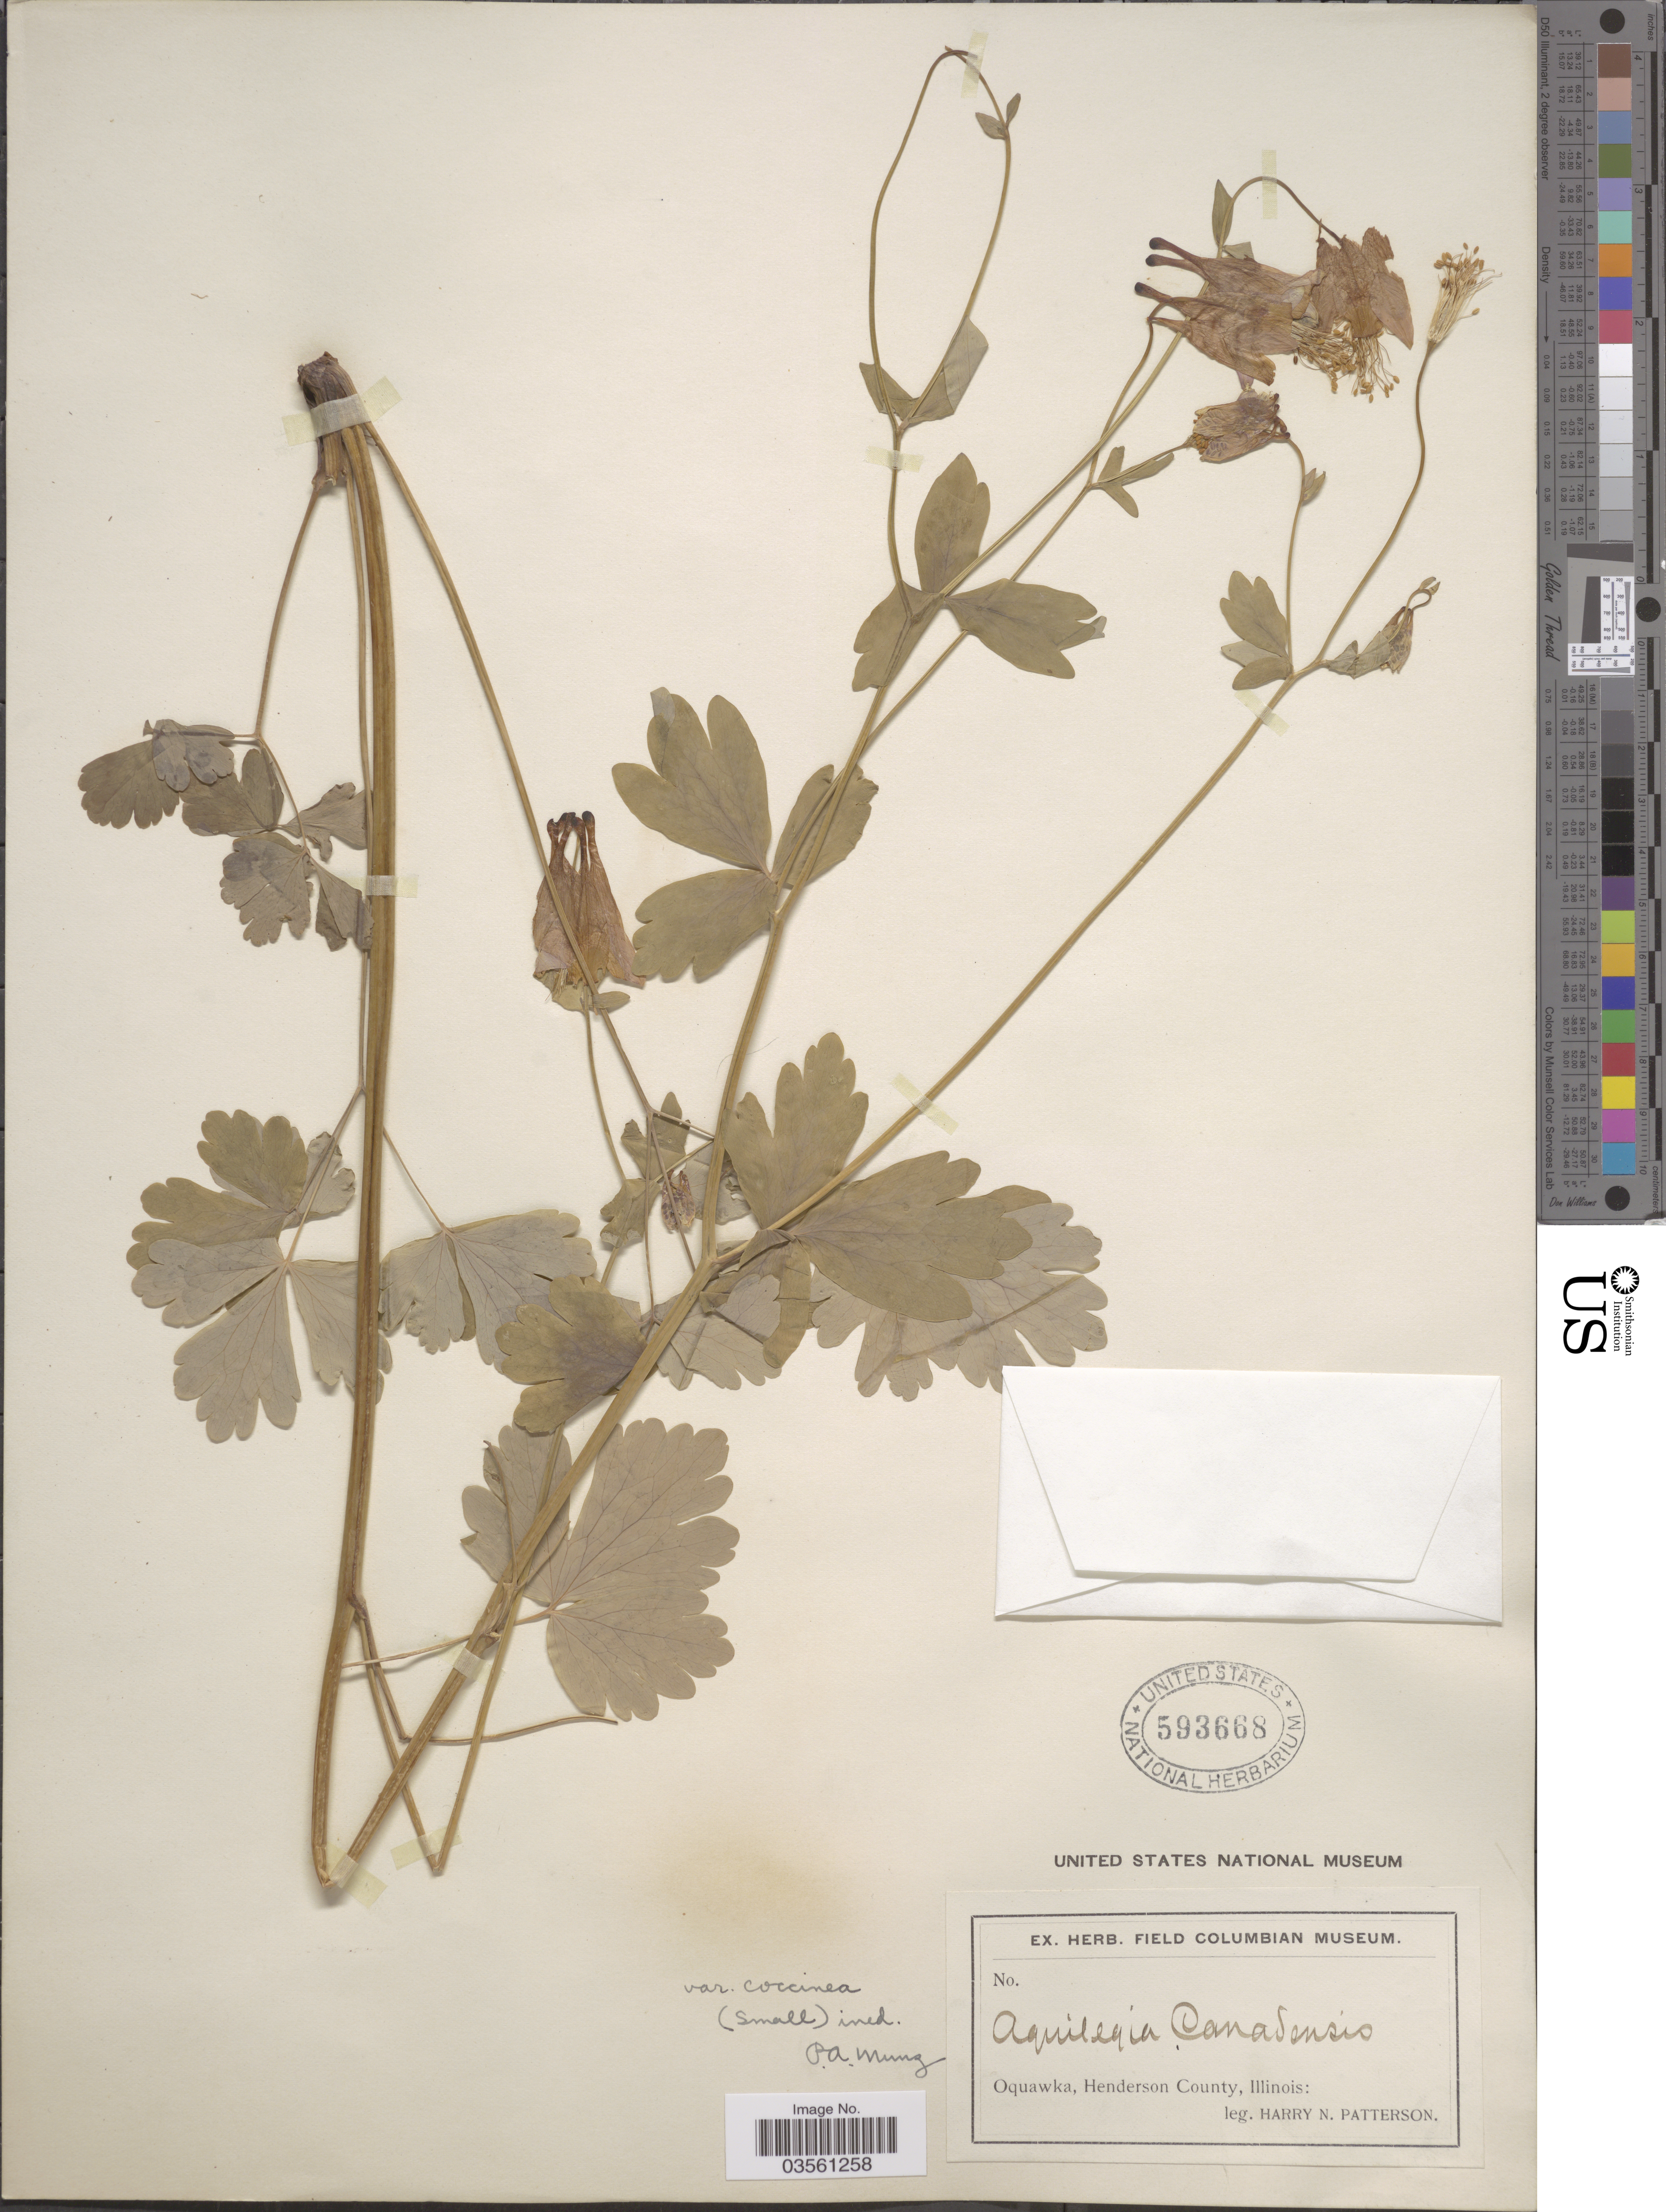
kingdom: Plantae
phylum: Tracheophyta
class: Magnoliopsida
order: Ranunculales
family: Ranunculaceae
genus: Aquilegia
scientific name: Aquilegia canadensis var. coccinea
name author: (Small) Munz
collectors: H. N. Patterson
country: United States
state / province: Illinois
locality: Oquawka, Henderson County.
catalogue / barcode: US 593668